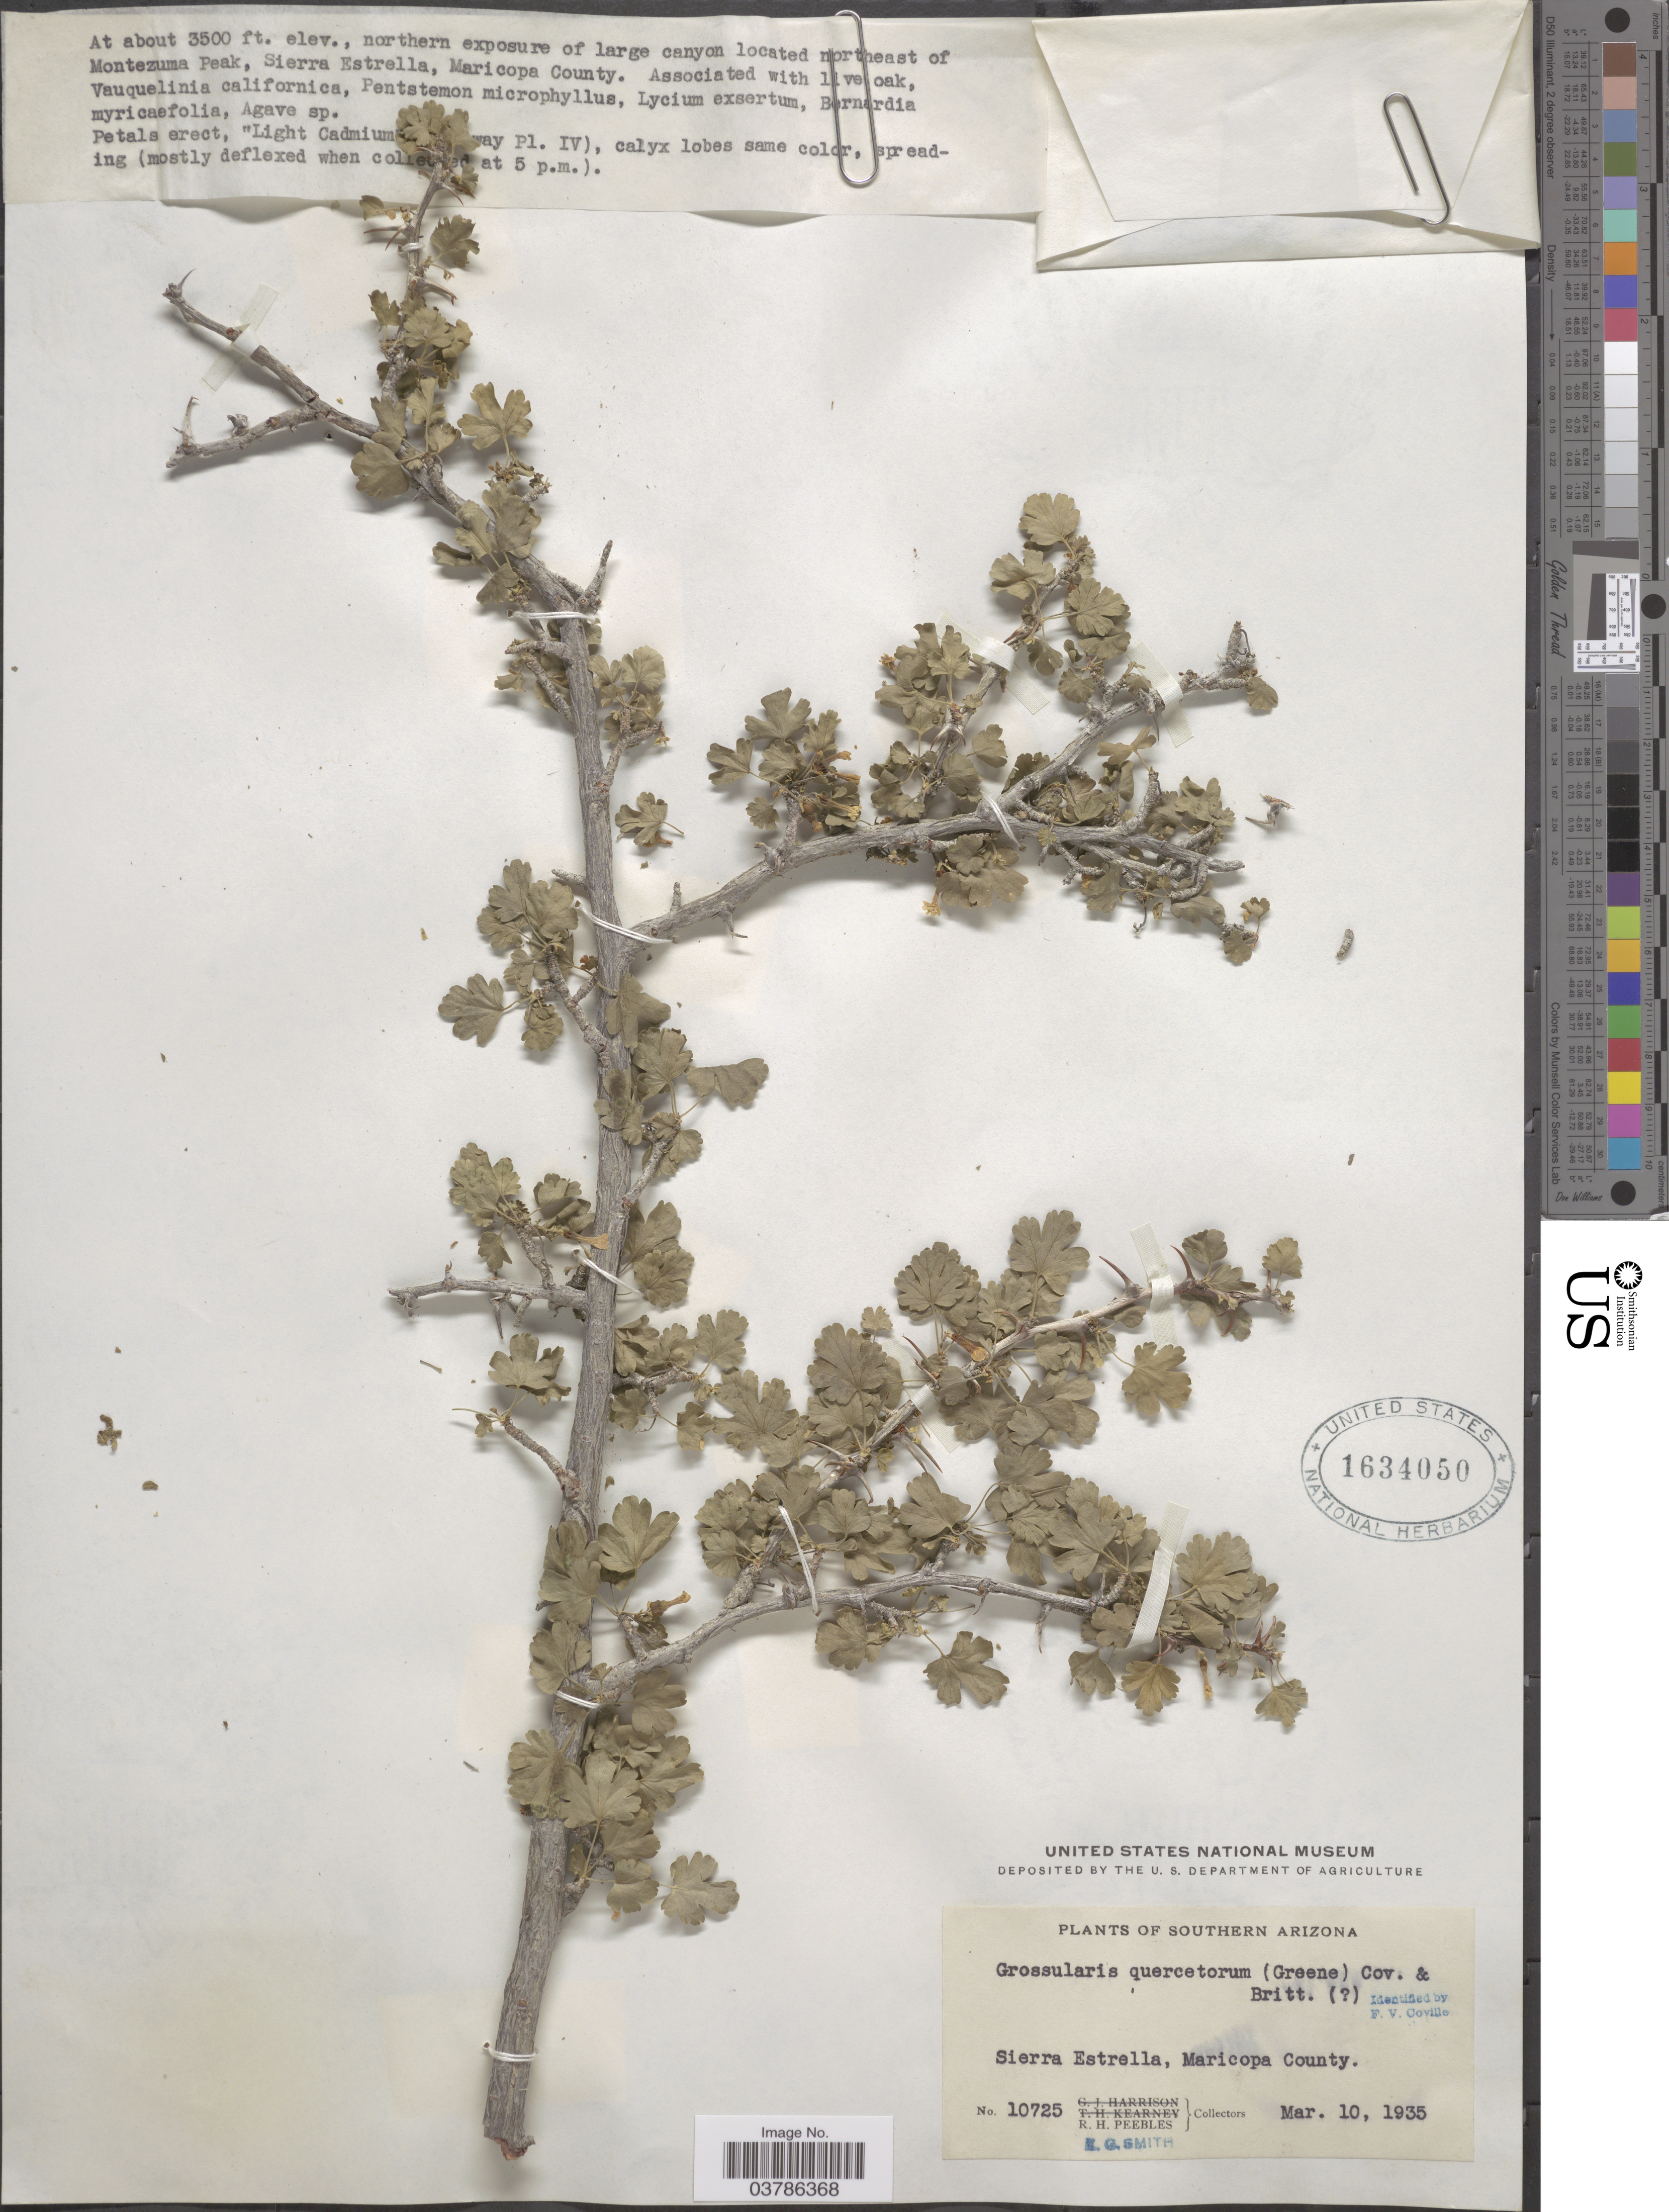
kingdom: Plantae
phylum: Tracheophyta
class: Magnoliopsida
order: Saxifragales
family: Grossulariaceae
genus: Ribes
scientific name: Ribes quercetorum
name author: Greene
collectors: R. H. Peebles & E. G. Smith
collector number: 10725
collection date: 1935-03-10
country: United States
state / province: Arizona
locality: Southern Arizona. Northern exposure of large canyon located northeast of Montezuma Peak, Sierra Estrella, Maricopa County.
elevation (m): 1067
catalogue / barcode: US 1634050